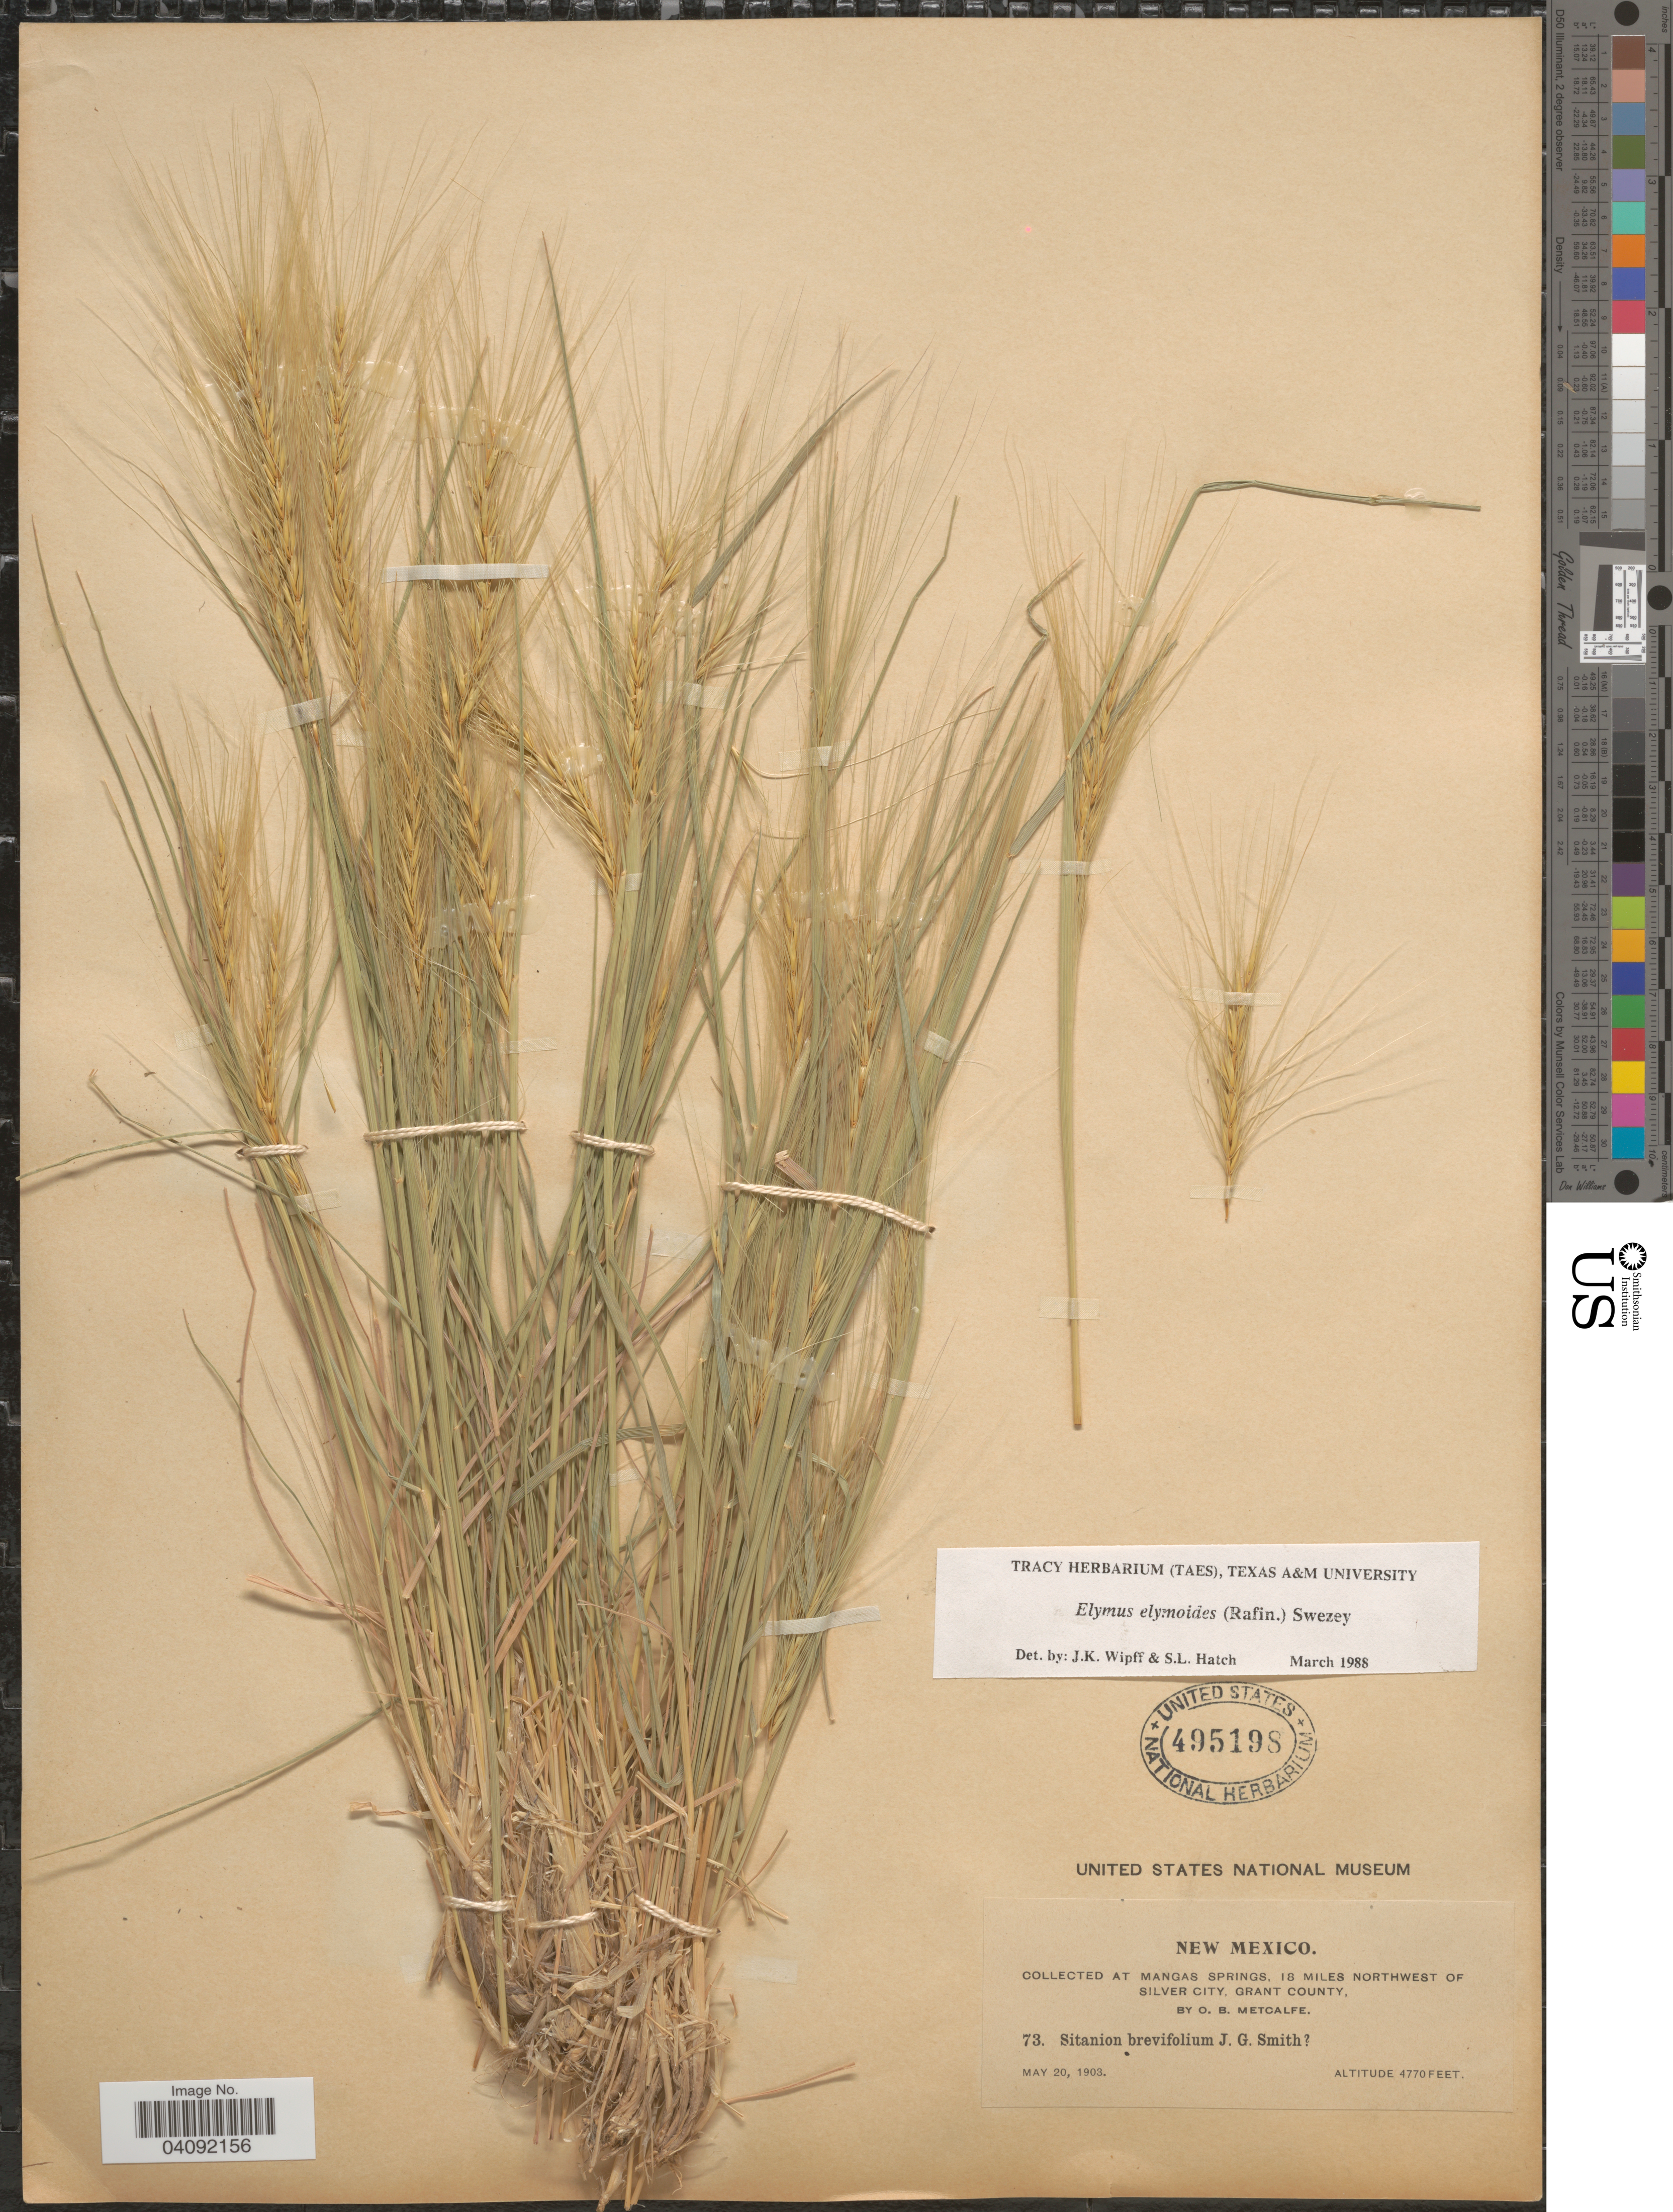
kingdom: Plantae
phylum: Tracheophyta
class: Liliopsida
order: Poales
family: Poaceae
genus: Elymus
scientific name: Elymus elymoides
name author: (Raf.) Swezey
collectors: O. B. Metcalfe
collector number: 73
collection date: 1903-05-20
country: United States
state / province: New Mexico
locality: At Mangas Springs, 18 miles Northwest of Silver City, Grant County.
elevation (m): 1454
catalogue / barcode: US 495198